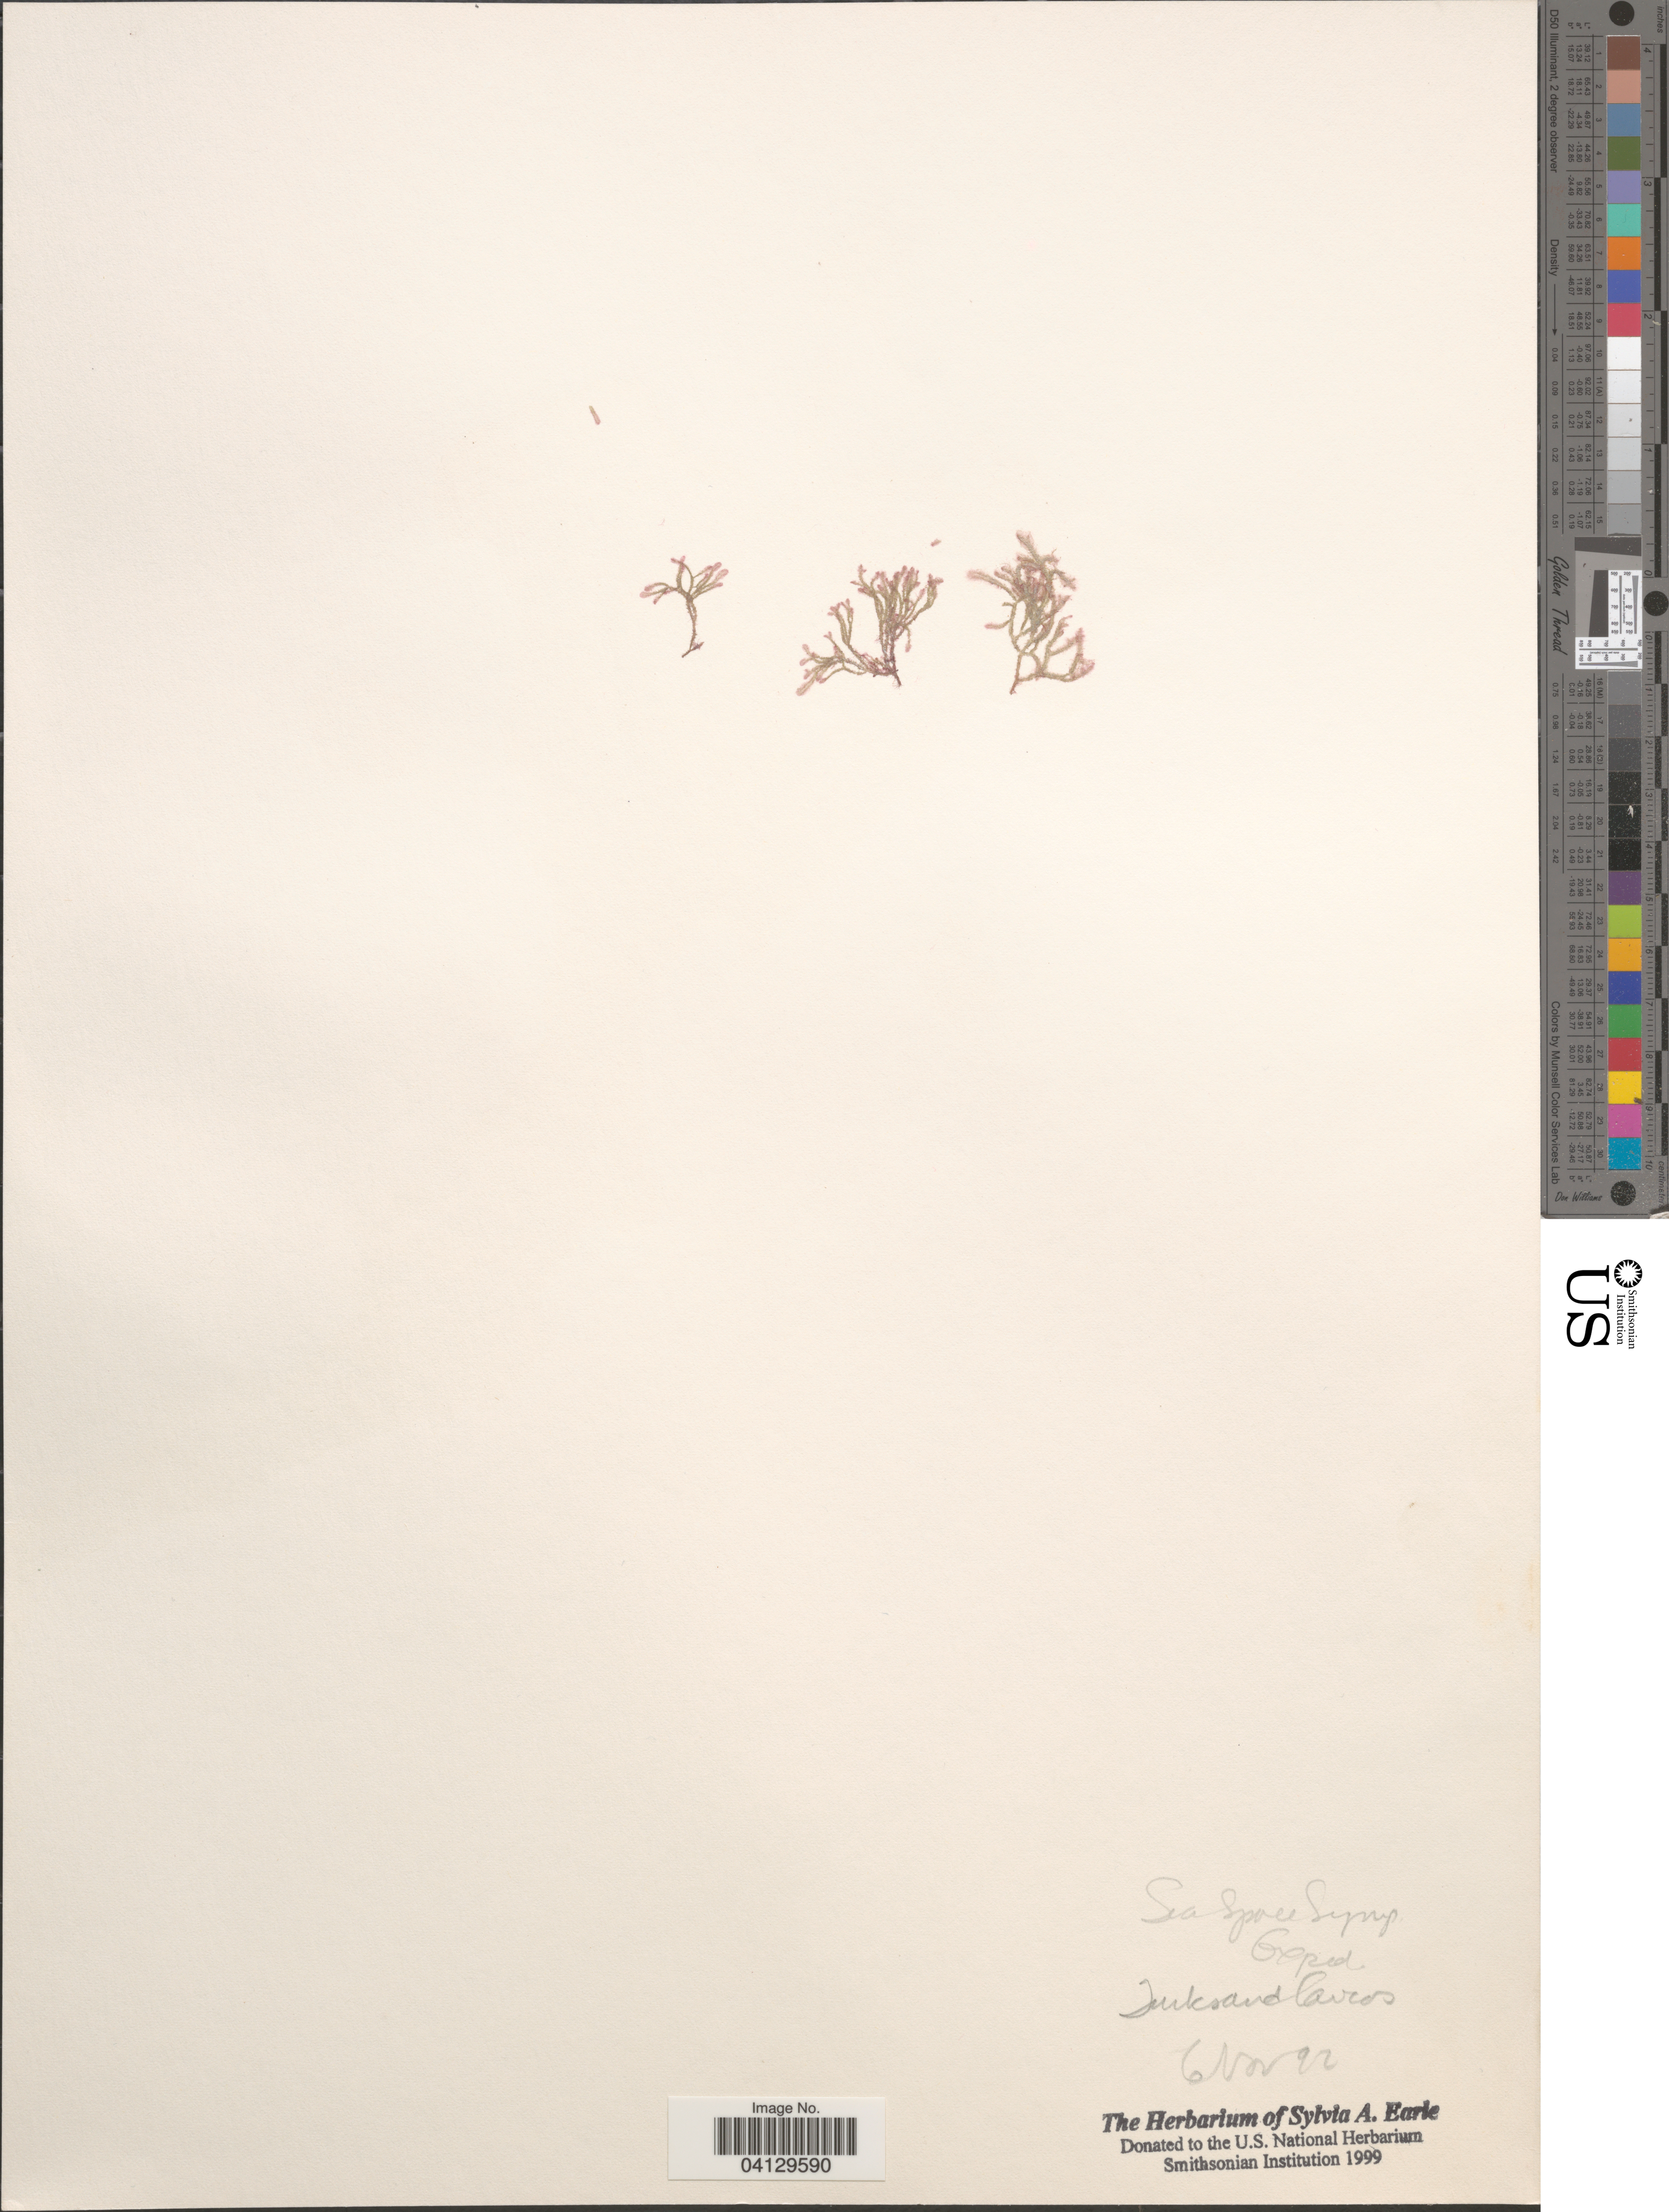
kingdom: Plantae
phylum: Rhodophyta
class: Florideophyceae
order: Corallinales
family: Corallinaceae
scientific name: Crustose Coralline Algae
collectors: Ex herb. Sylvia A. Earle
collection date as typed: Transcribed d/m/y: 6/11/92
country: Turks and Caicos Islands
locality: Turks and Caicos